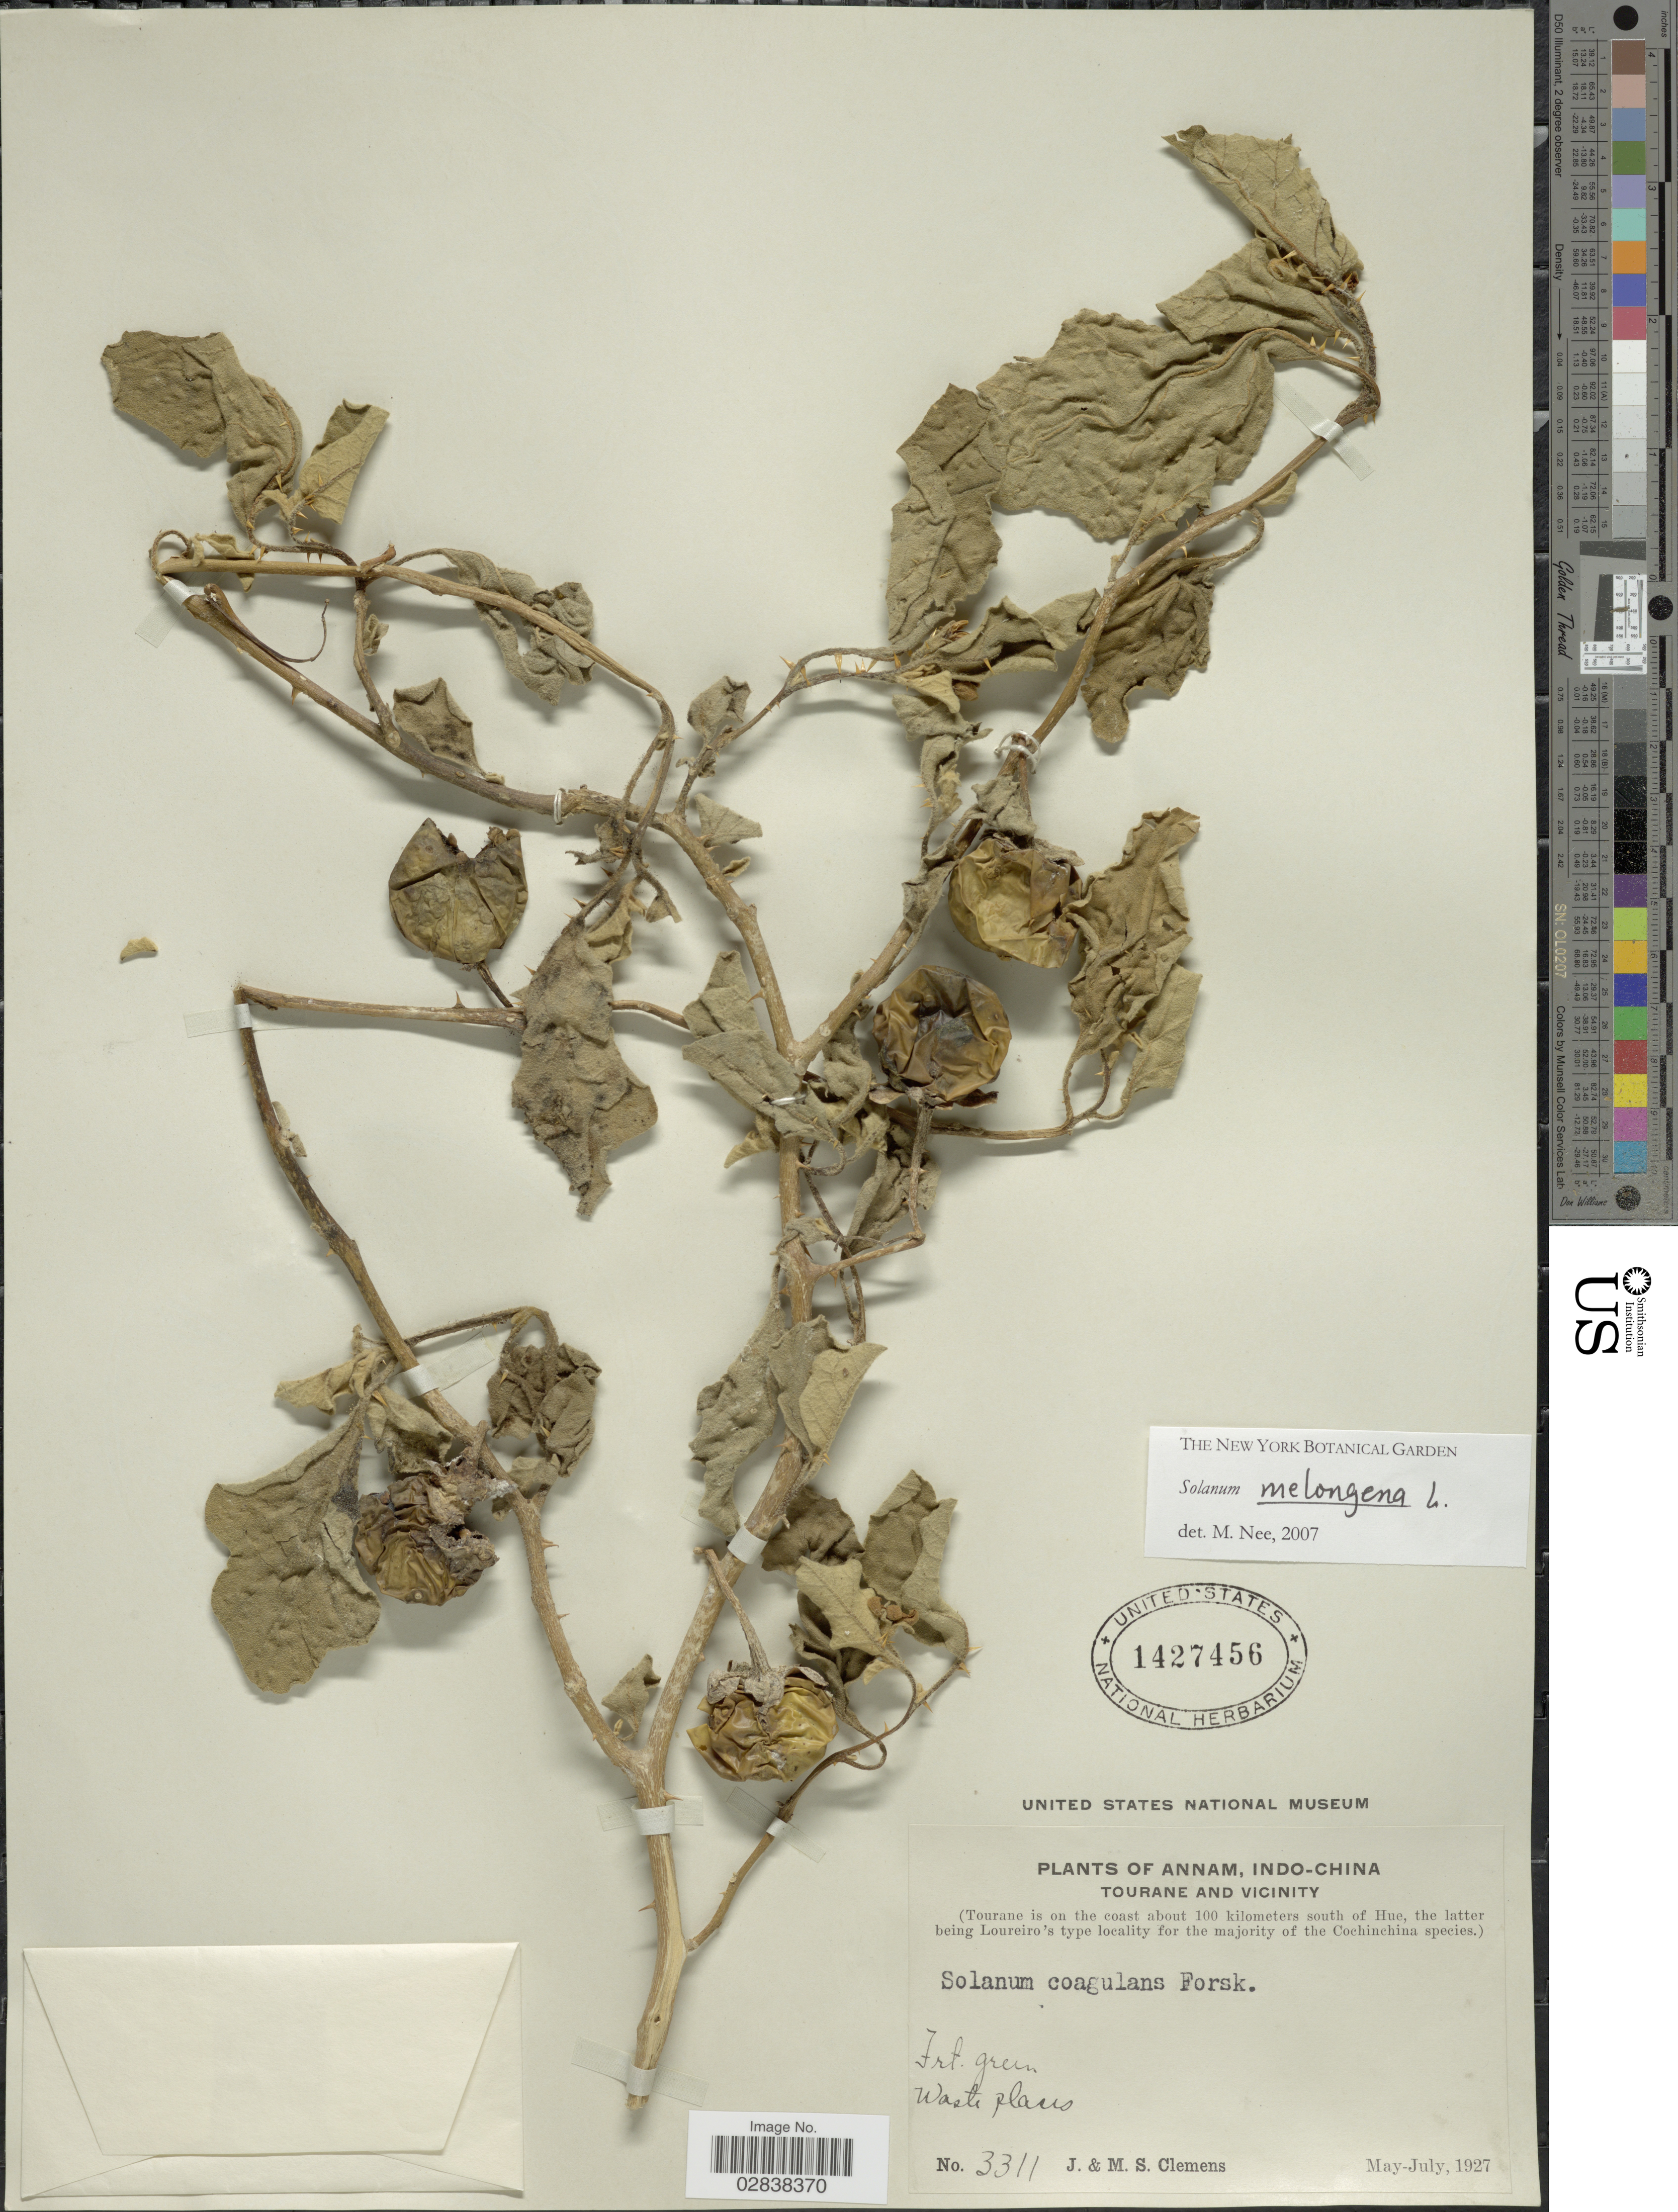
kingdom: Plantae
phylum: Tracheophyta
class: Magnoliopsida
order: Solanales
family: Solanaceae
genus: Solanum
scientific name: Solanum melongena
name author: L.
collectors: J. Clemens & M. S. Clemens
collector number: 3311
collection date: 1927-05/1927-07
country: Vietnam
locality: Annam, Indo China, Tourane and vicinity, Tourane is on the coast about 100 kilometers south of Hue.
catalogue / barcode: US 1427456